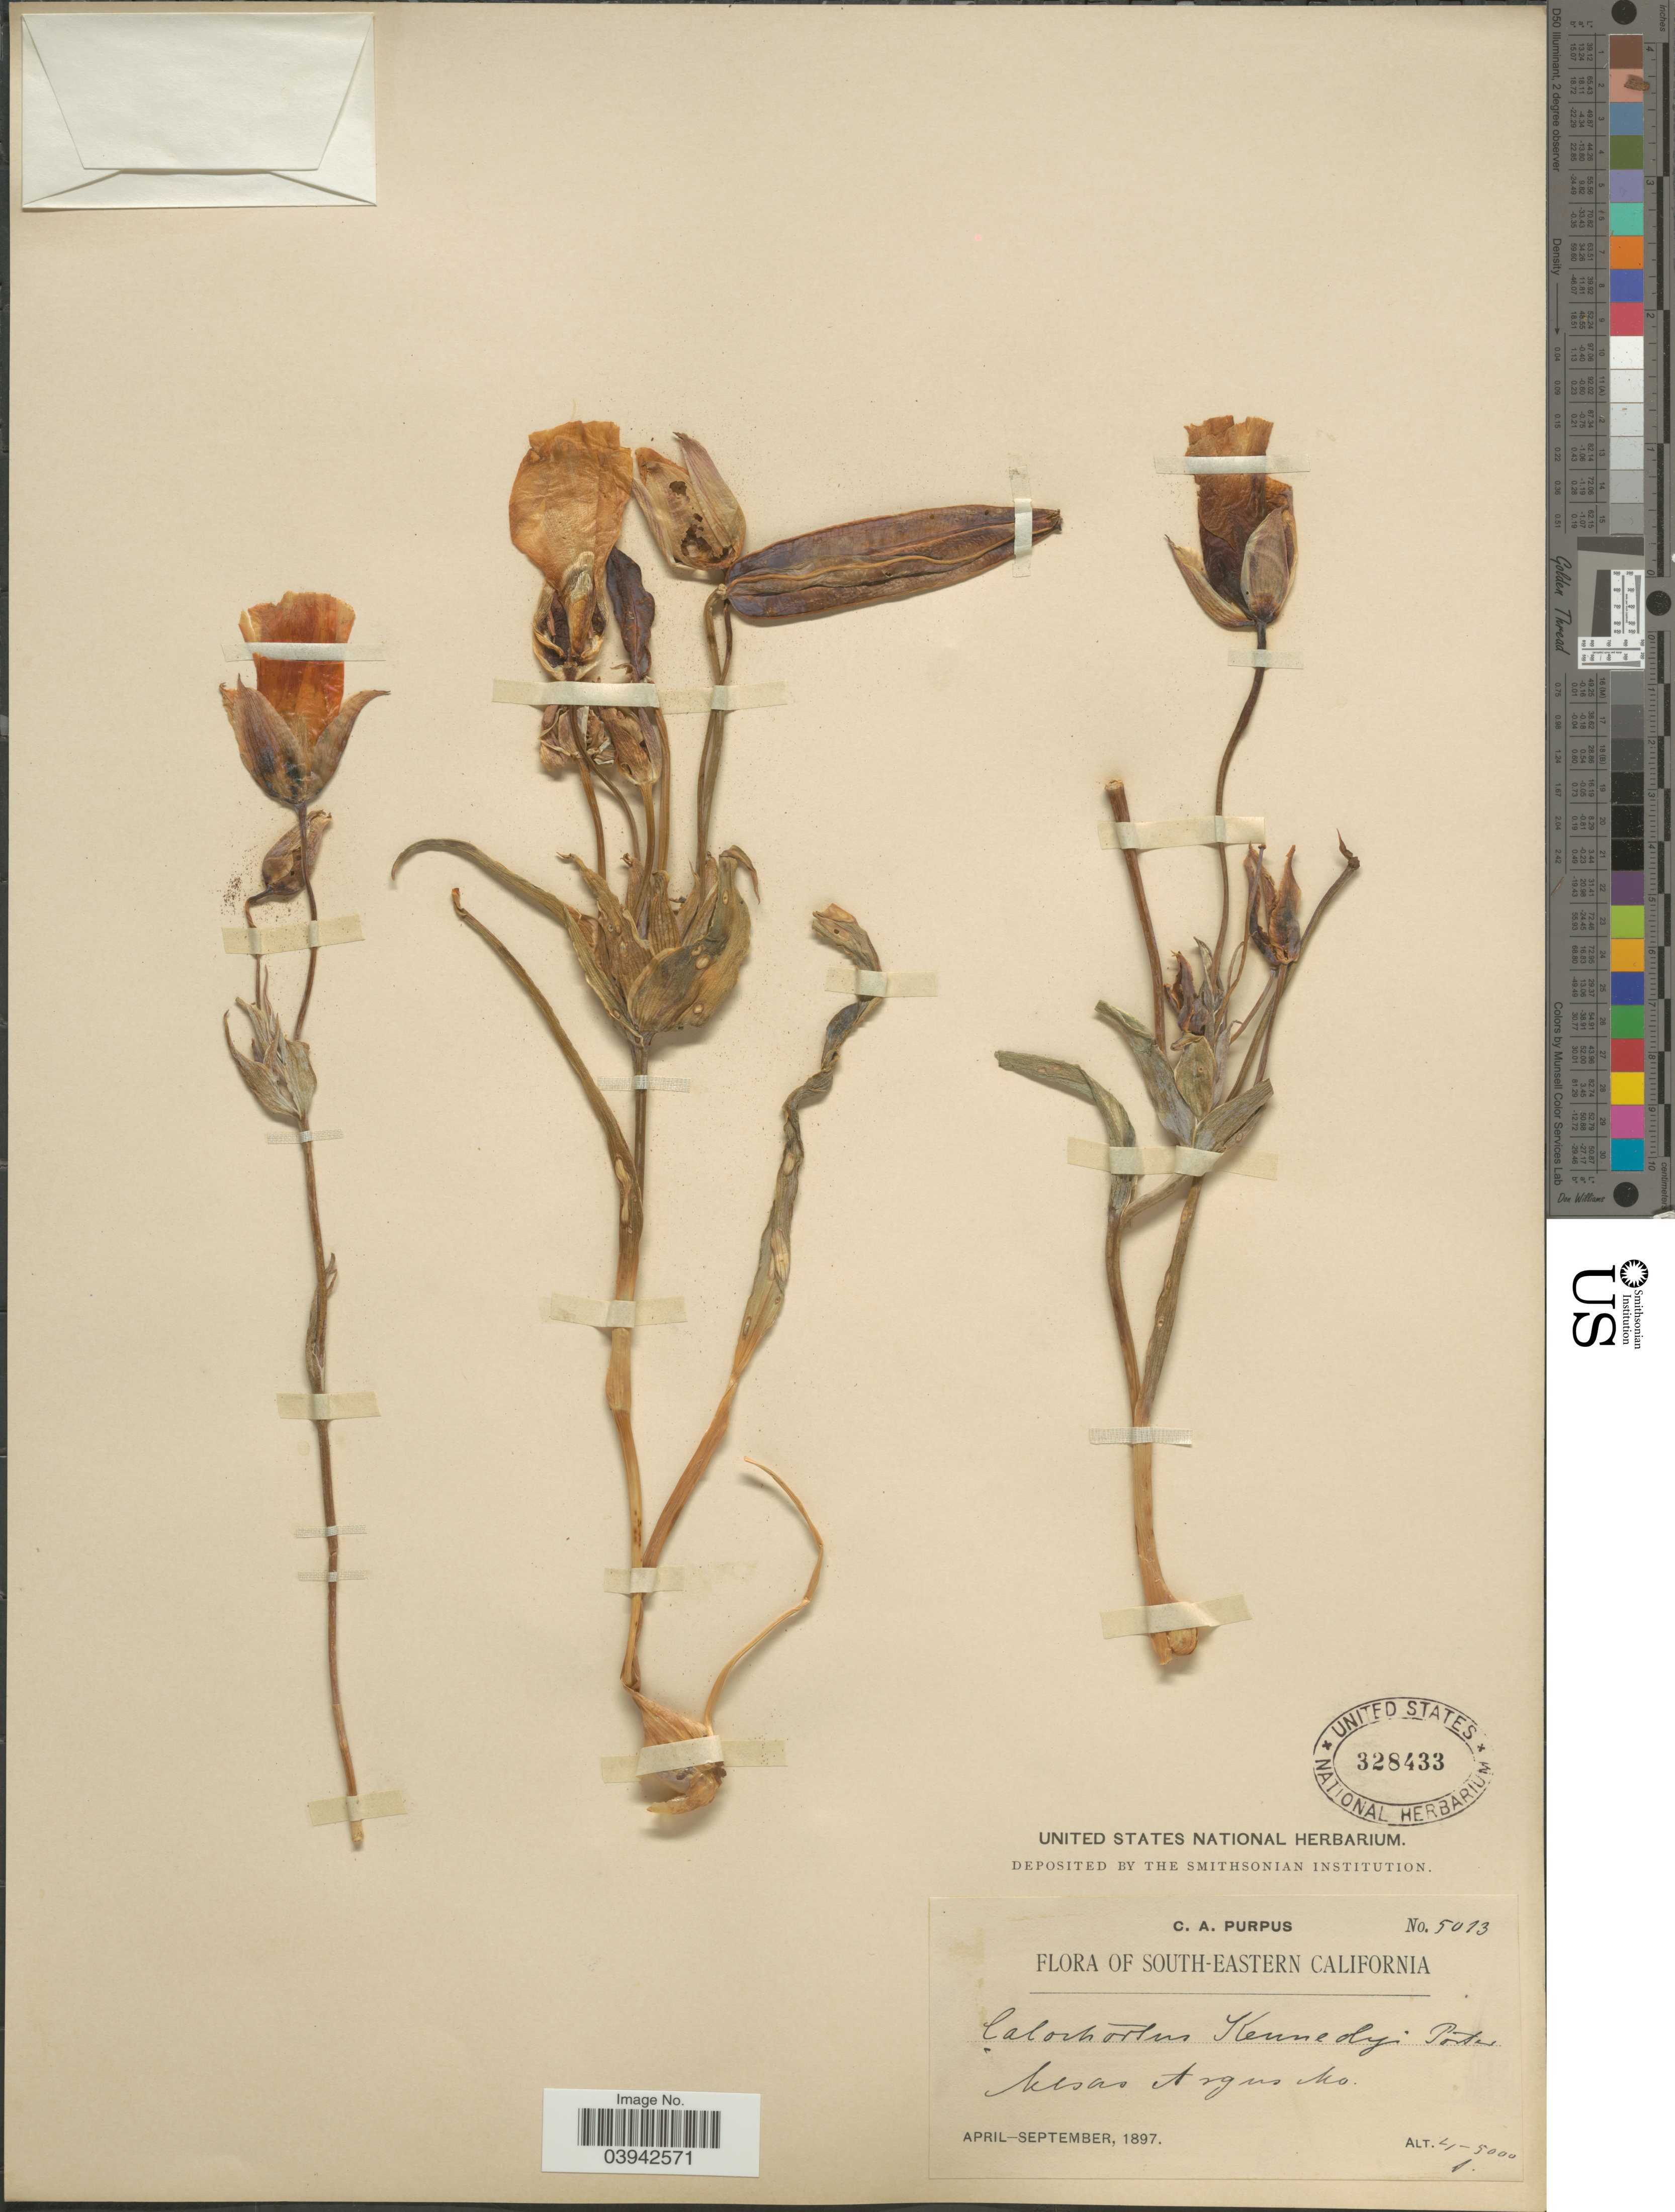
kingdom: Plantae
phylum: Tracheophyta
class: Liliopsida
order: Liliales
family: Liliaceae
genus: Calochortus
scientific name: Calochortus kennedyi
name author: Porter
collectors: C. A. Purpus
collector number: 5013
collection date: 1897-04/1897-09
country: United States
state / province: California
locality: South-eastern California. Mesas Argus Mo.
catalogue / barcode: US 328433